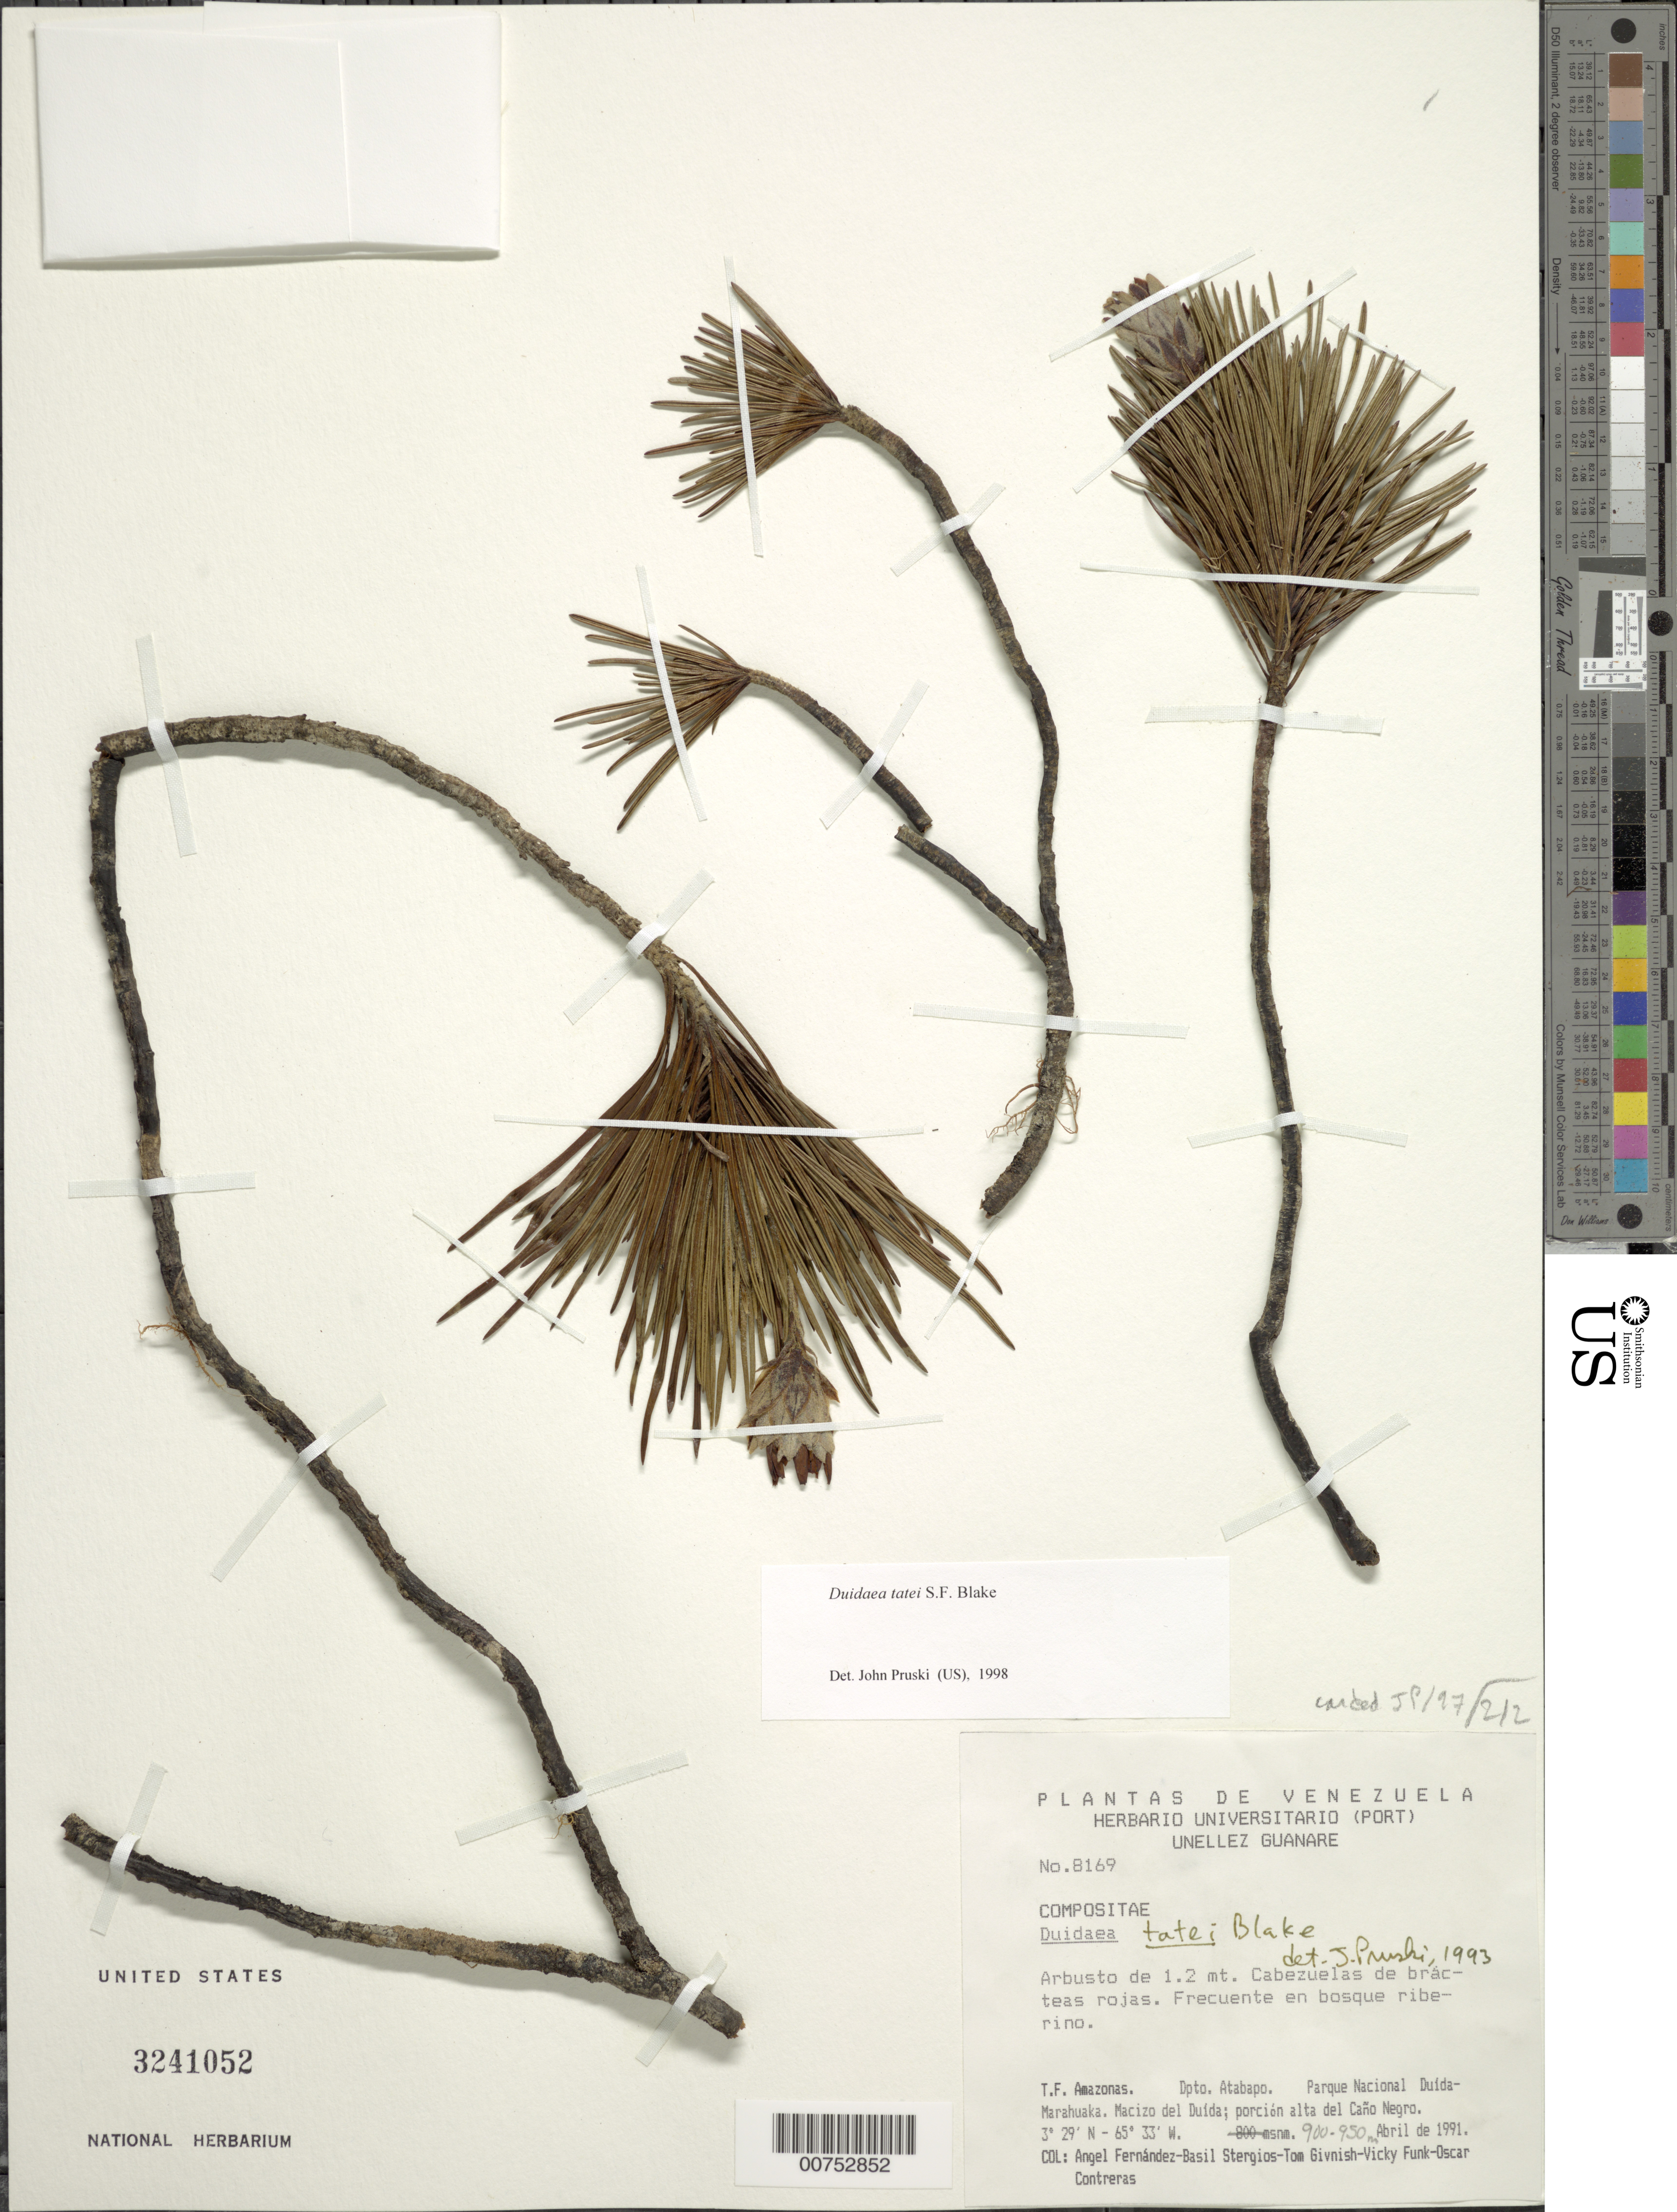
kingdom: Plantae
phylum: Tracheophyta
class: Magnoliopsida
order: Asterales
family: Asteraceae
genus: Duidaea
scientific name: Duidaea tatei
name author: S.F. Blake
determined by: Pruski, J. F.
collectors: A. Fernández, B. G. Stergios, T. J. Givnish, V. Funk & O. Contreras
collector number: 8169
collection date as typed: Apr-91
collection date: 1991-04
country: Venezuela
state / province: Amazonas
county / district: Atabapo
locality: Parque Nacional Duída-Marahuaka, Macizo del Duída, porción alta del Caño Negro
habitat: Riverine forest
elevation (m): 900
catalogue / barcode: US 3241052